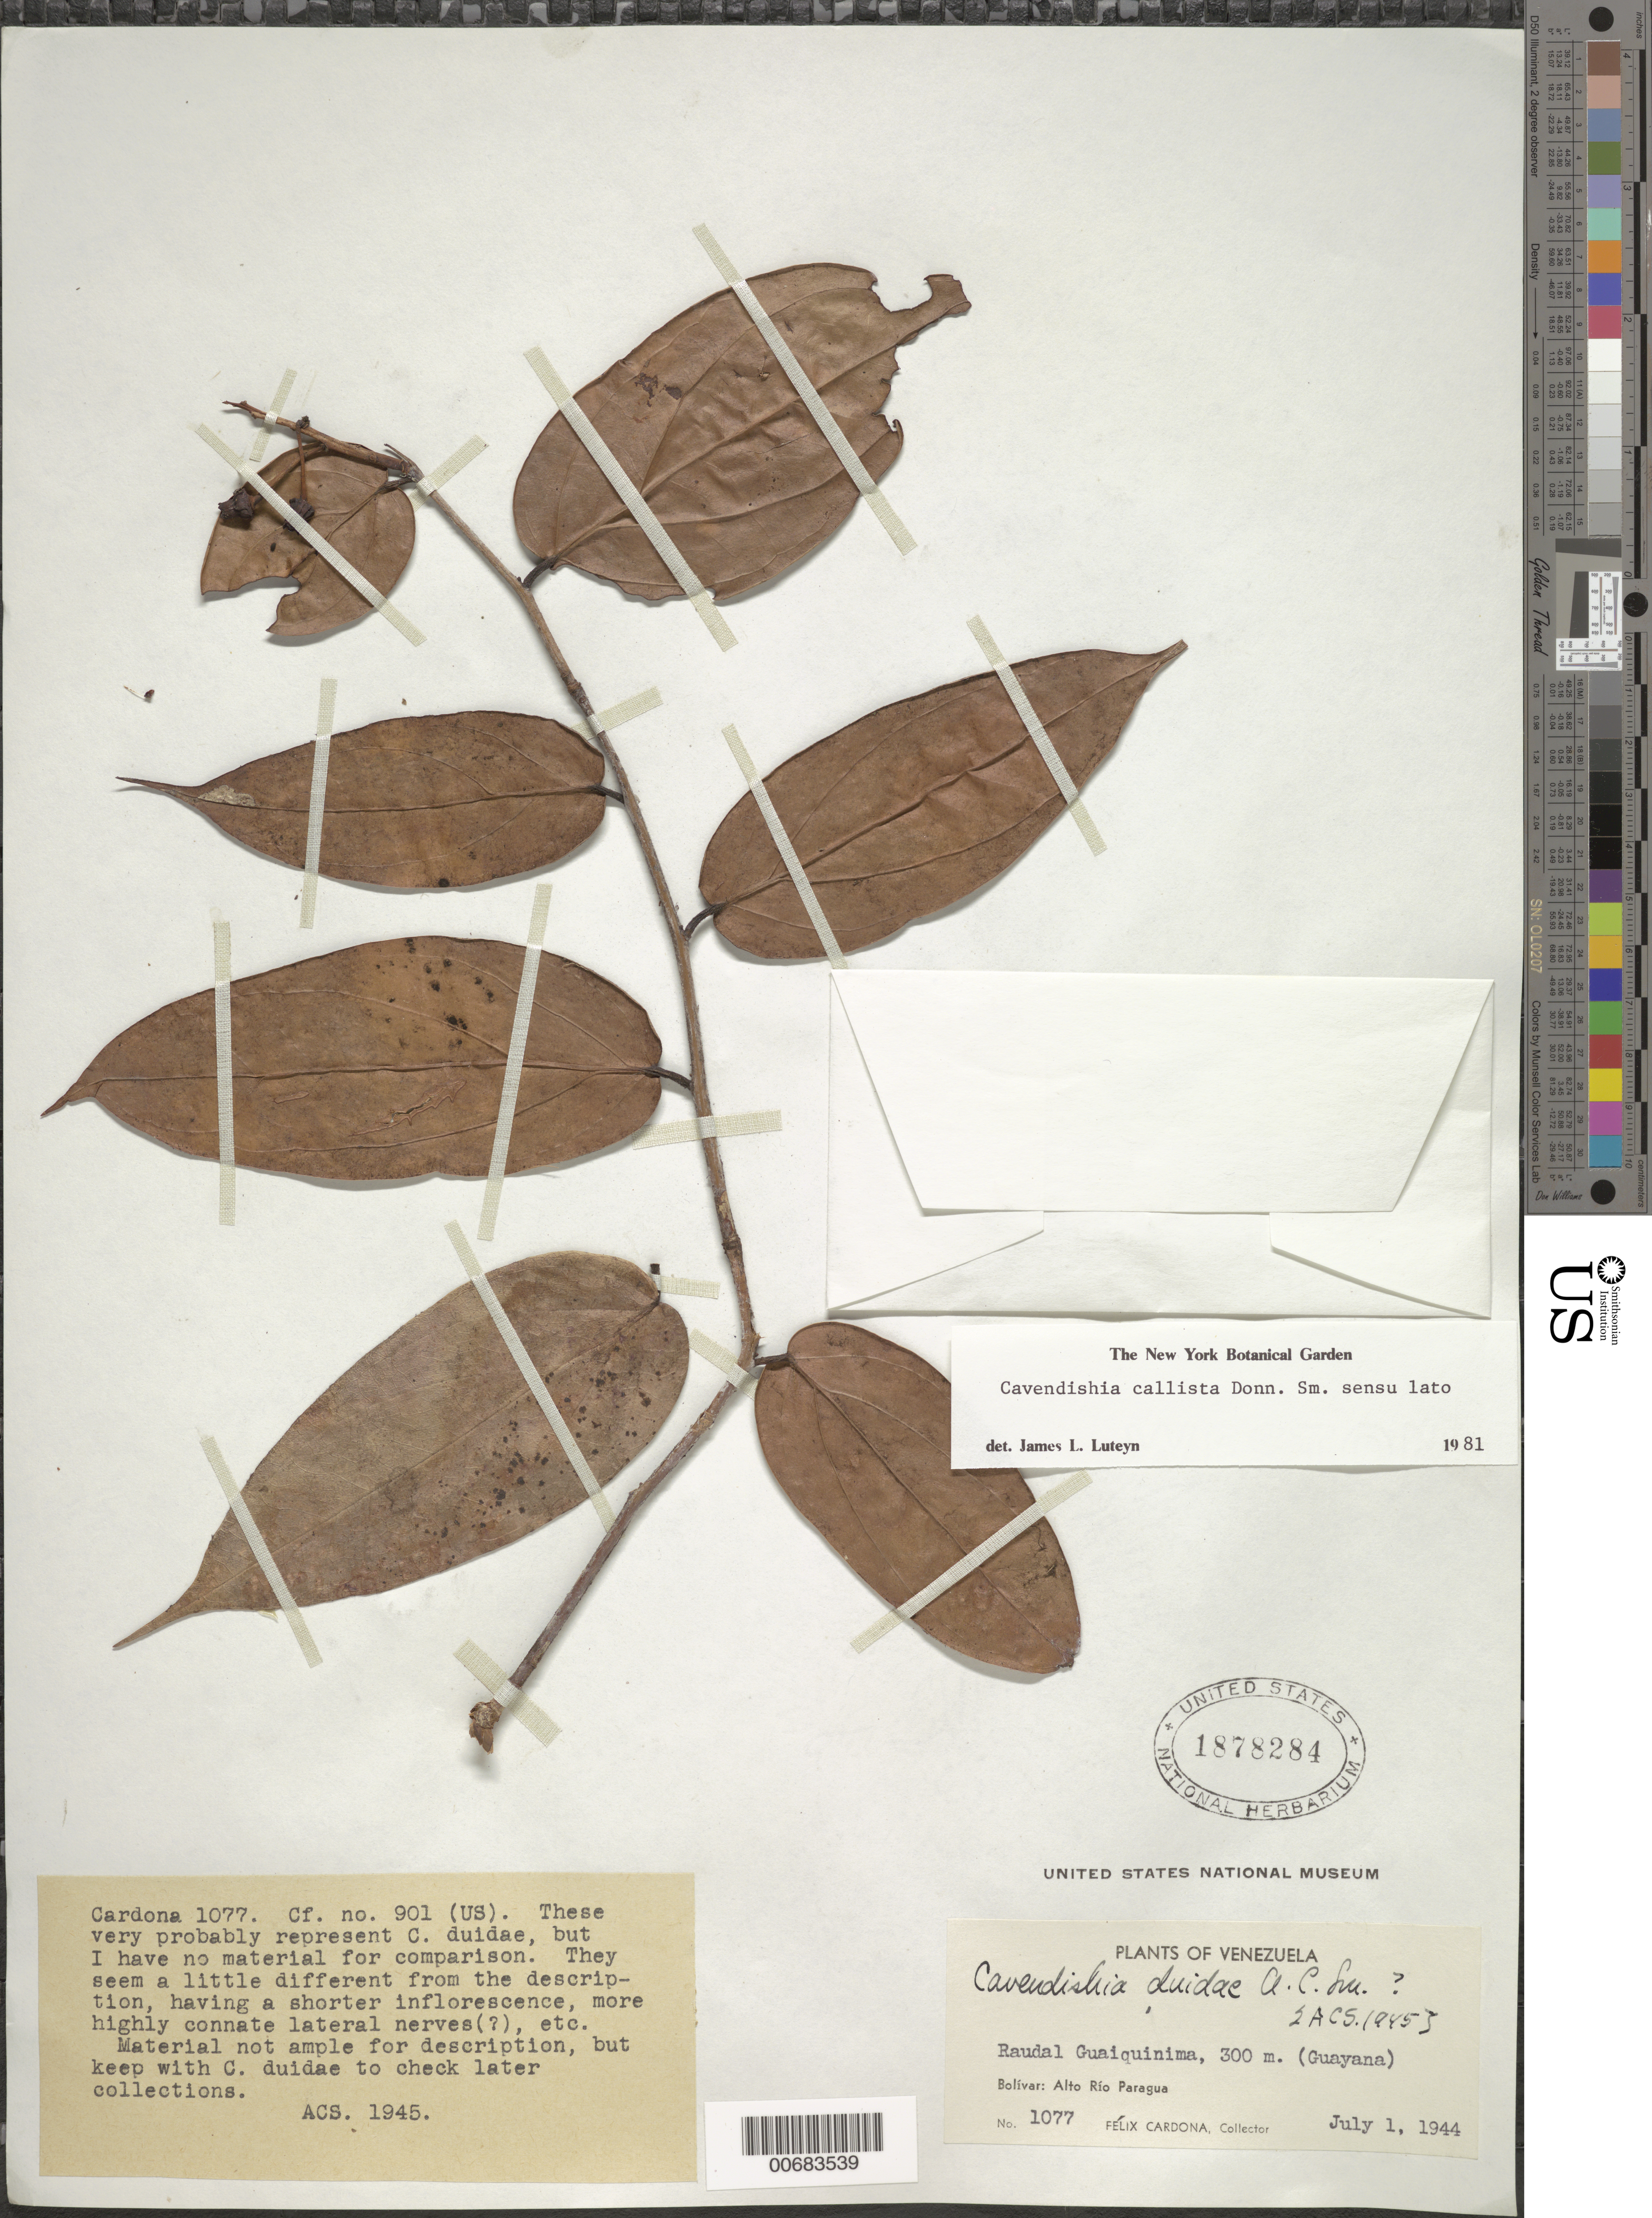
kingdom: Plantae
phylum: Tracheophyta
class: Magnoliopsida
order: Ericales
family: Ericaceae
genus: Cavendishia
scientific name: Cavendishia callista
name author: Donn. Sm.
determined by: Luteyn, J. L.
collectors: F. Cardona Puig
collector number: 1077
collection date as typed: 1-Jul-44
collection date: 1944-07-01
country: Venezuela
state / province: Bolívar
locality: Alto Río Paragua, Río Karun, Raudal Guaiquinima (Guayana)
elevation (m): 300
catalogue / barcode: US 1878284